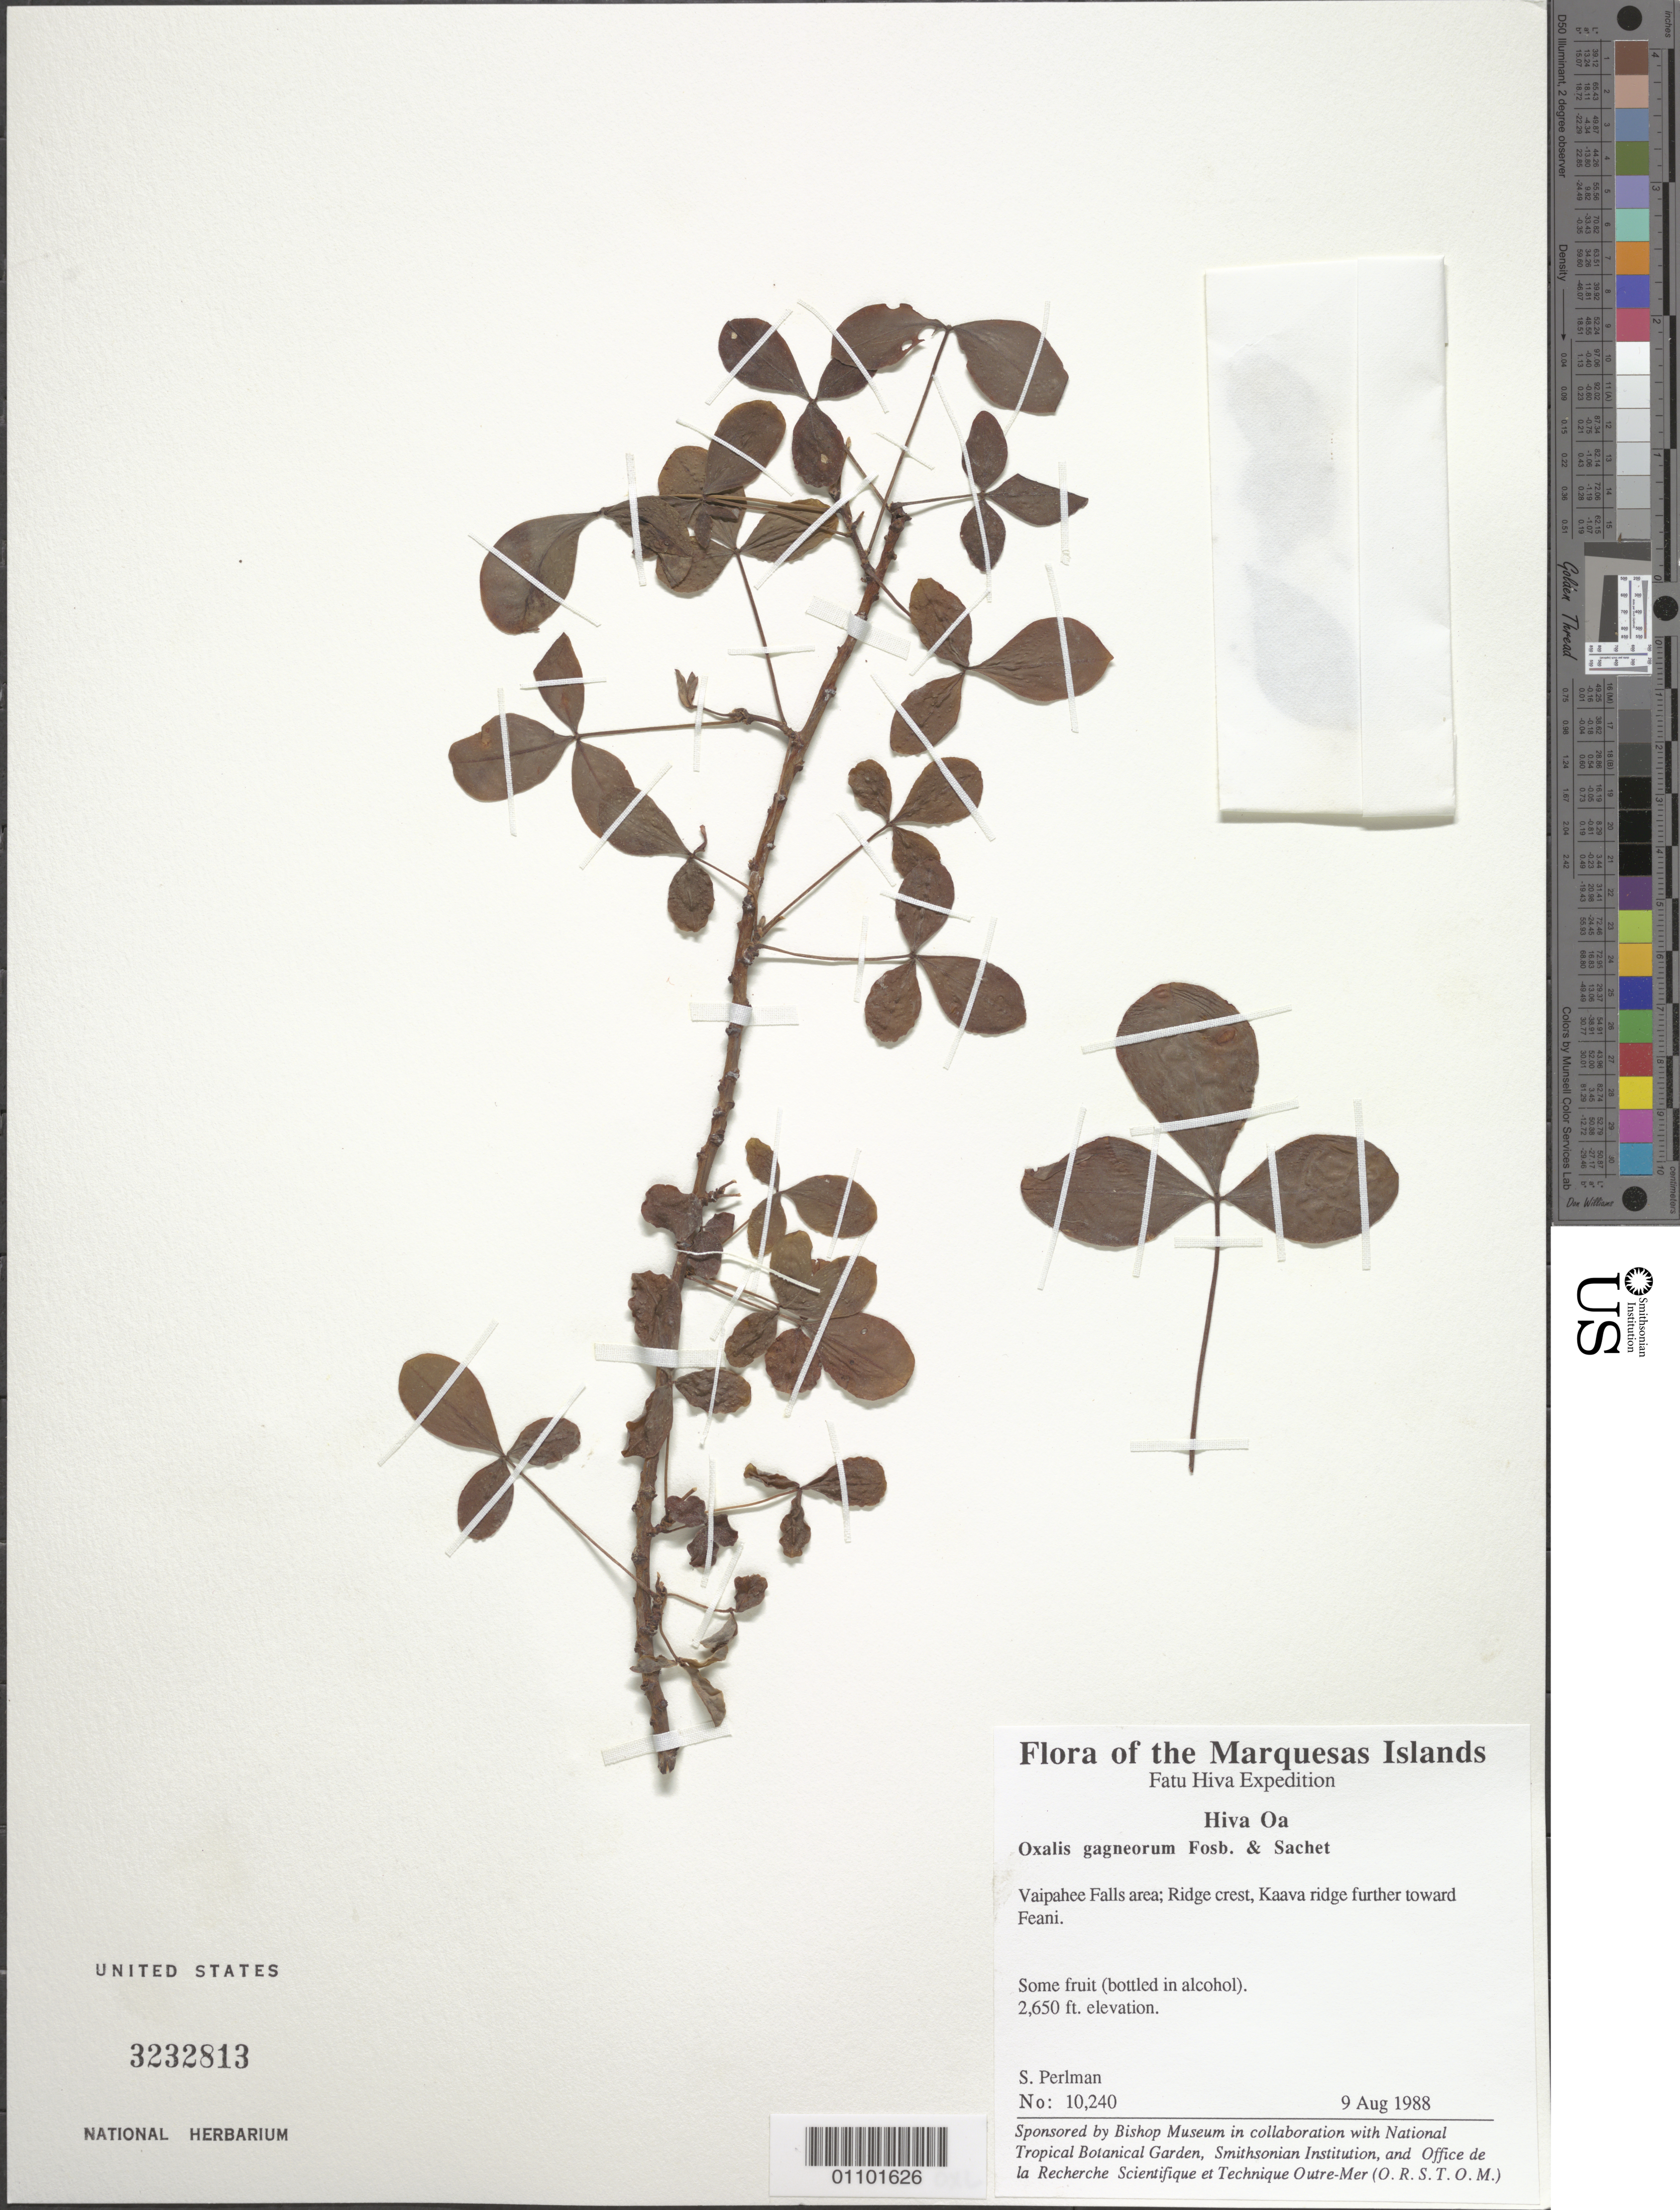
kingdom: Plantae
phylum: Tracheophyta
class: Magnoliopsida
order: Oxalidales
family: Oxalidaceae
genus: Oxalis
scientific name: Oxalis gagneorum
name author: Fosberg & Sachet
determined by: Wagner, W. L., (BOT), Smithsonian Institution - National Museum of Natural History (UNITED STATES)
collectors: S. P. Perlman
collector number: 10240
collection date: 1988-08-09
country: French Polynesia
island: Hiva Oa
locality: Vaipahee Falls area, ridge crest, Kaava ridge further toward Feani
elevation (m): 808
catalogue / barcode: US 3232813